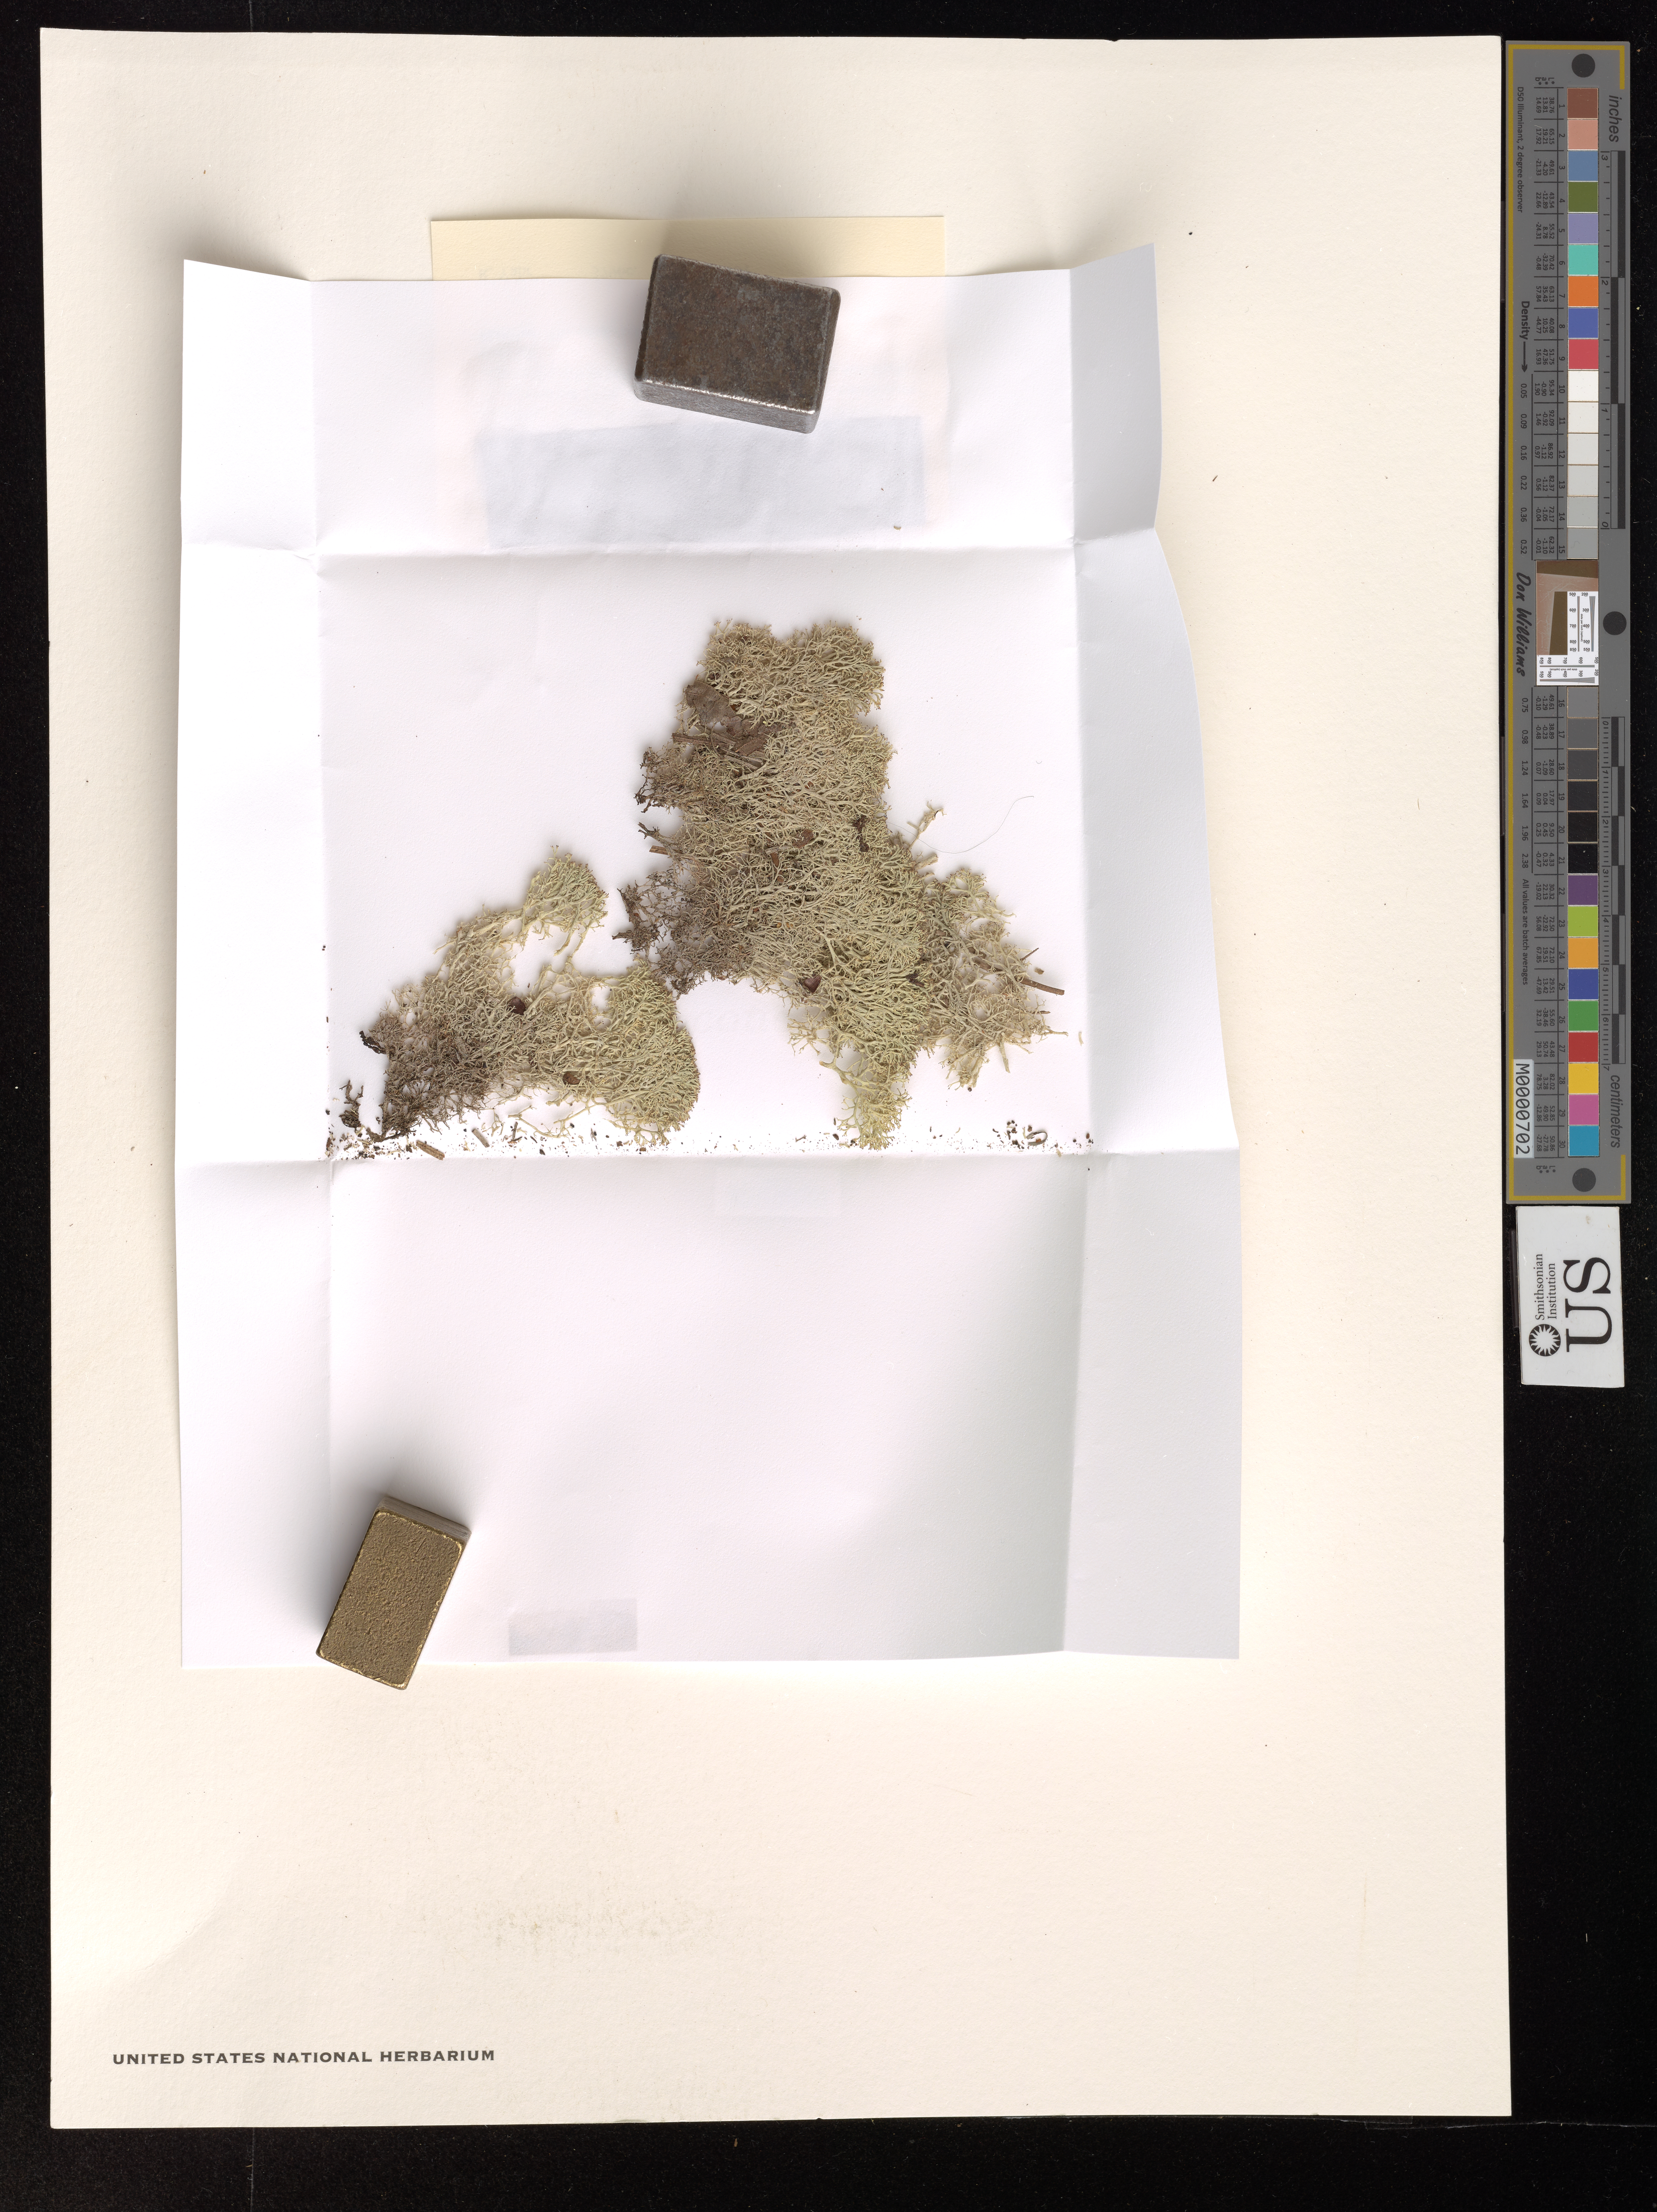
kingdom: Fungi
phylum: Ascomycota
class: Lecanoromycetes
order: Lecanorales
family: Cladoniaceae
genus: Cladonia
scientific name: Cladonia subtenuis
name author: (Abbayes) A. Evans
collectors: R. Yahr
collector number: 3796c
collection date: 2001-05-14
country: United States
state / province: North Carolina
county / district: Pender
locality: Pender Co. South of Montague along Blueberry Rd. 0.6 mi N of jct. 421 on SR 1114.